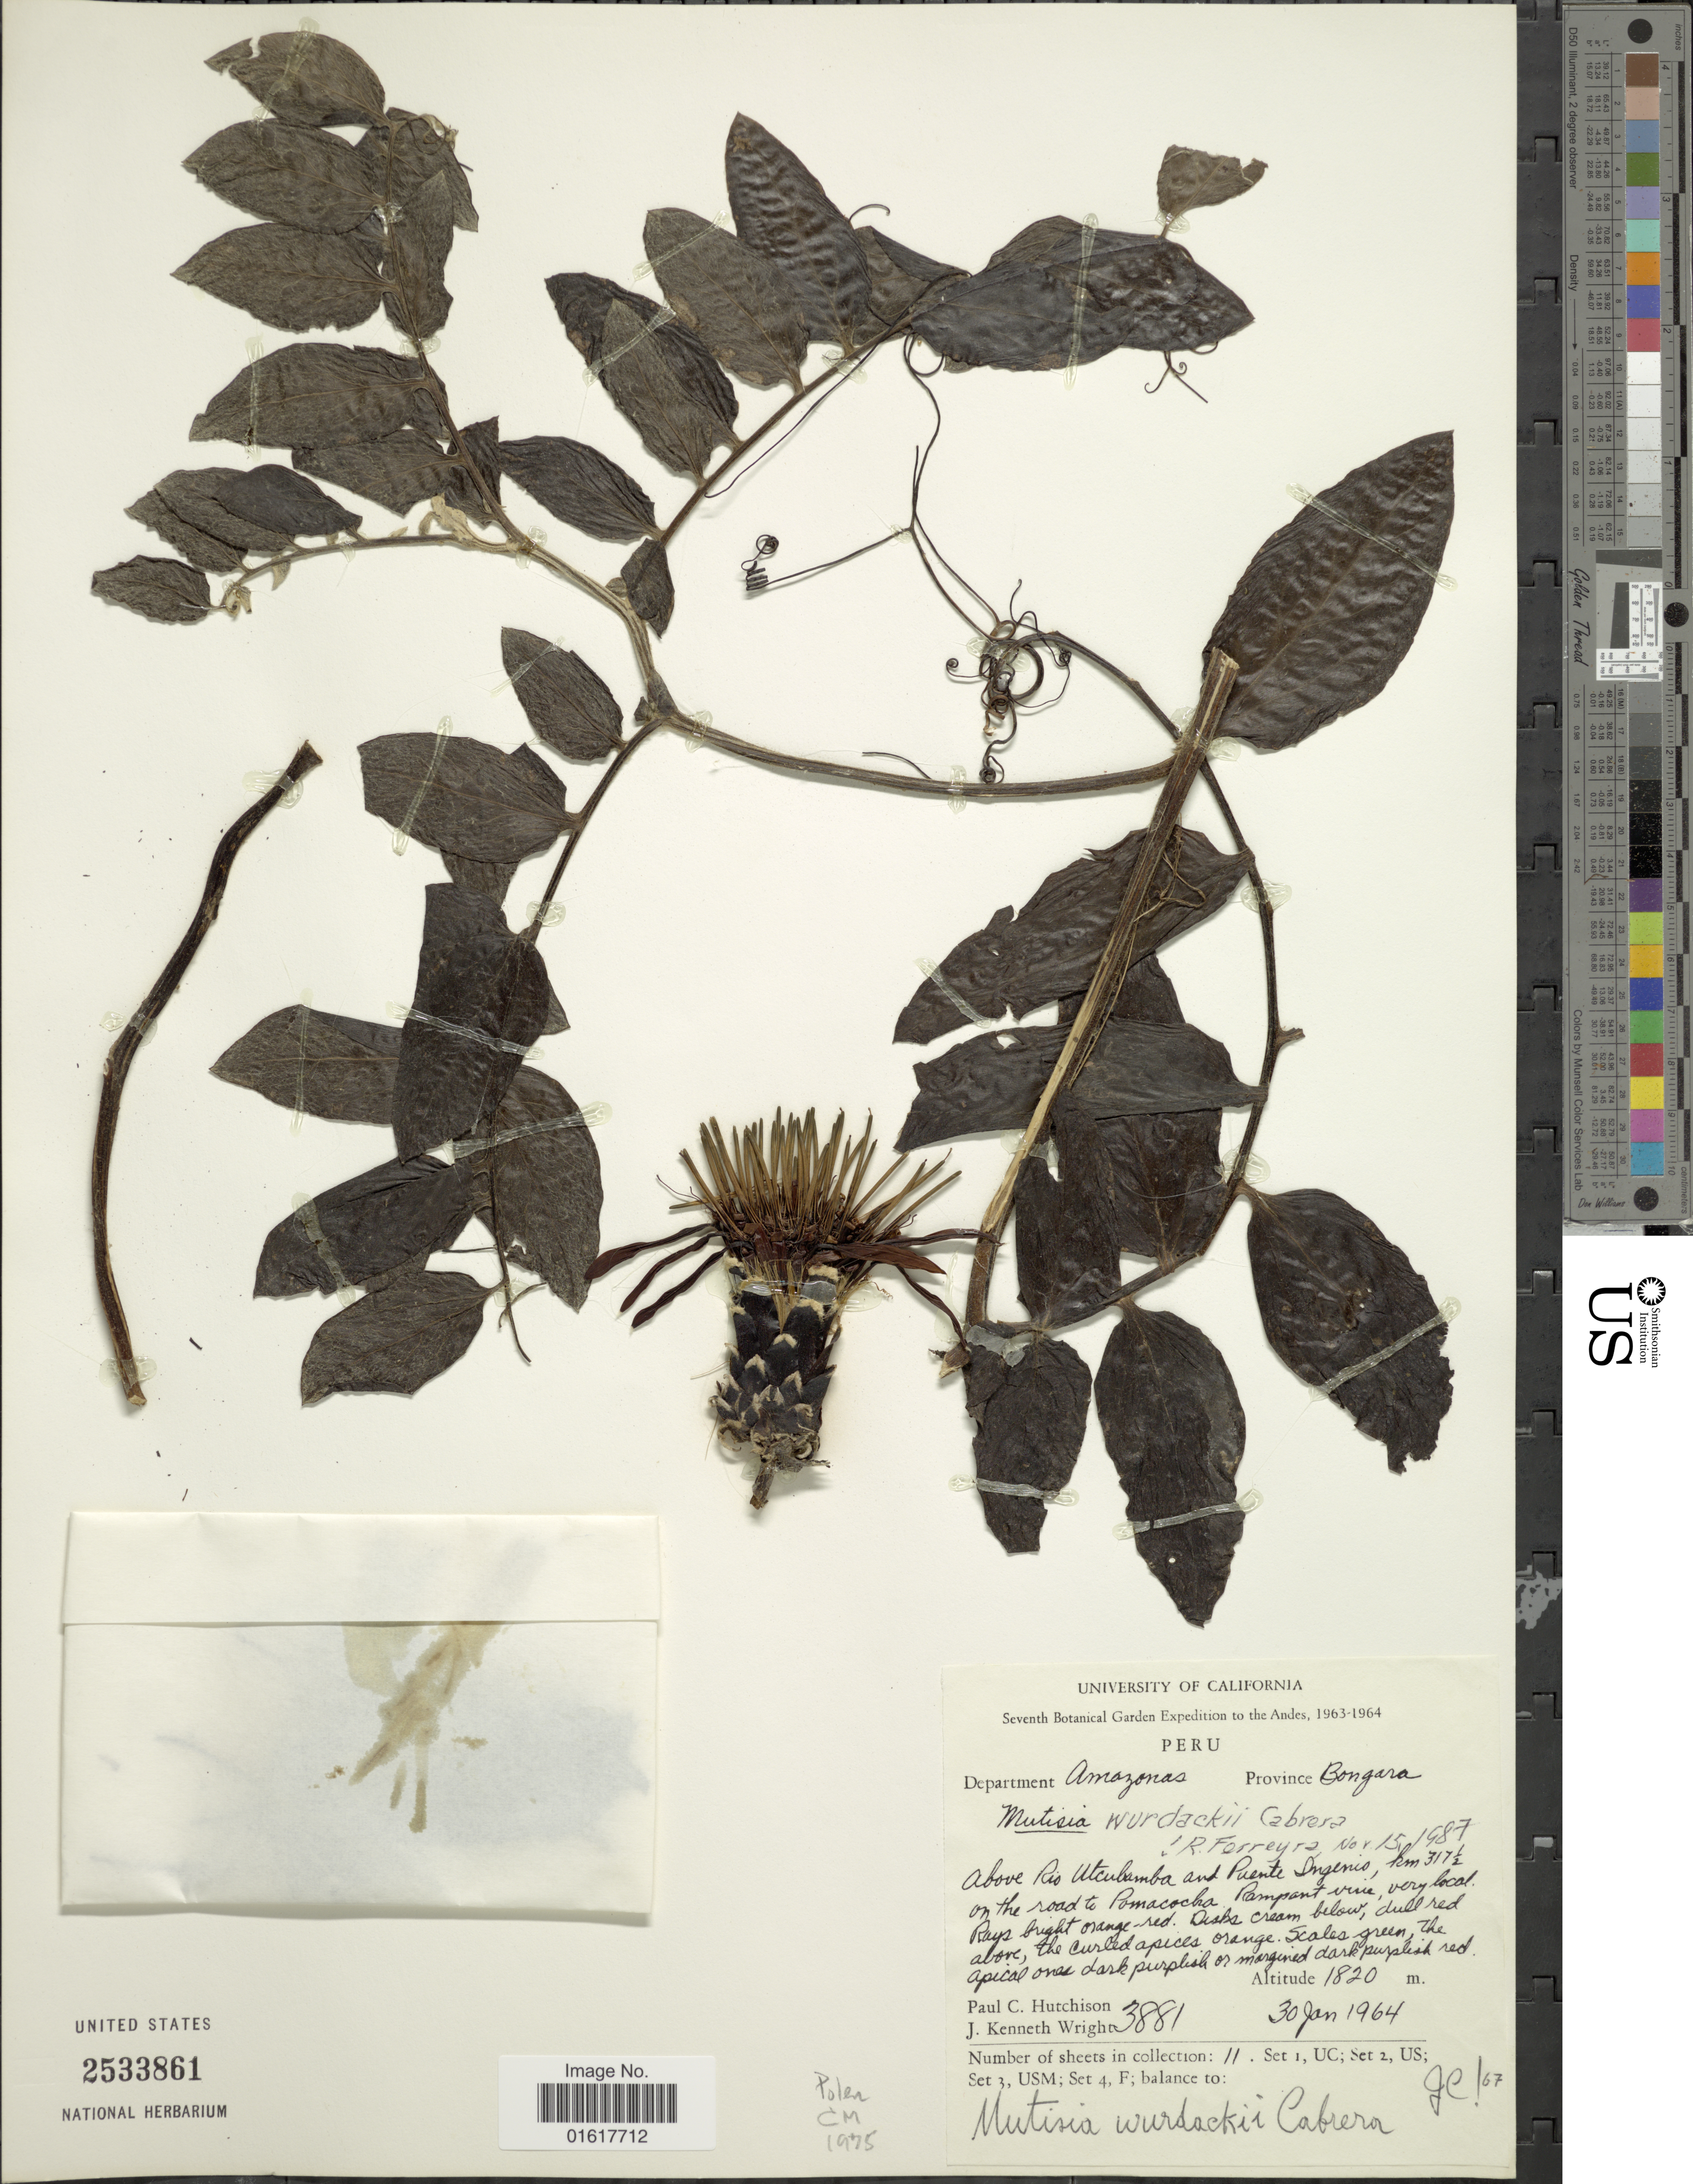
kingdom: Plantae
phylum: Tracheophyta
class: Magnoliopsida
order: Asterales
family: Asteraceae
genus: Mutisia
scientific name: Mutisia wurdackii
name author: Cabrera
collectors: P. C. Hutchison & J. K. Wright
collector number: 3881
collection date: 1964-01-30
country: Peru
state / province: Amazonas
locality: Above Río Utcubamba and Puente Ingenio, km. 317 ½ on the road to Pomacocha, Province Bongara, Andes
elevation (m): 1820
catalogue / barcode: US 2533861